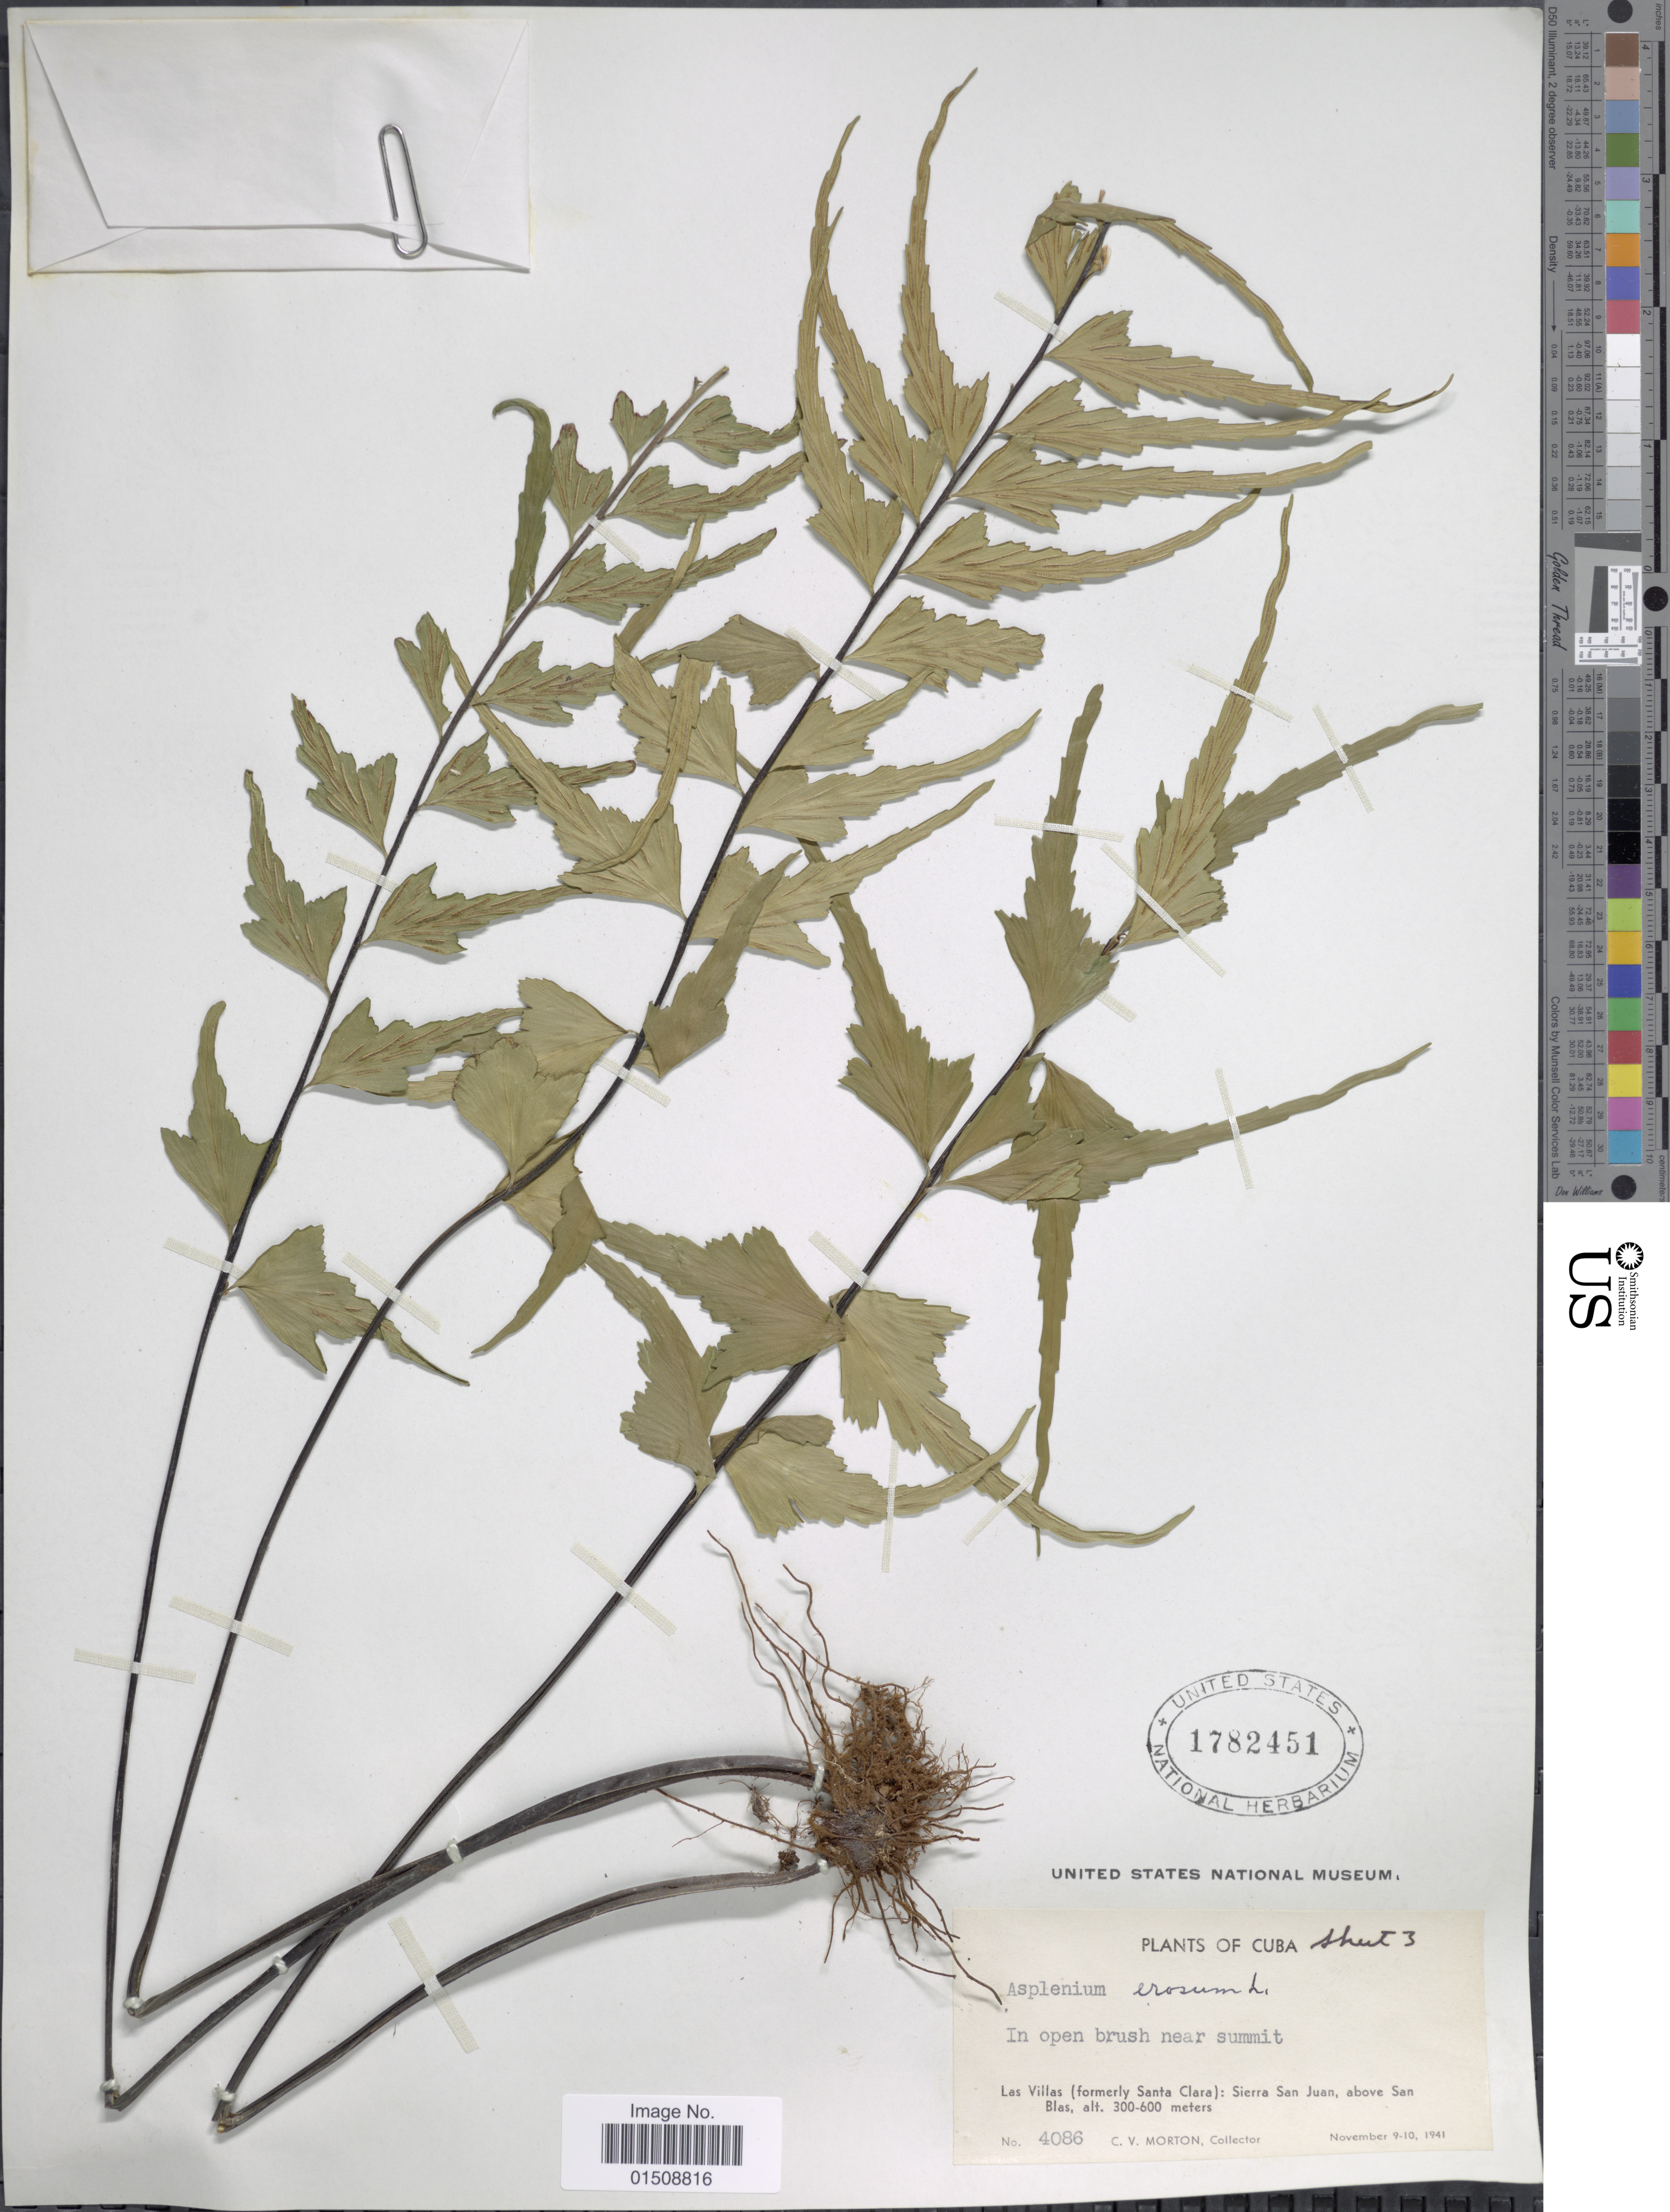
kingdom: Plantae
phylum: Tracheophyta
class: Polypodiopsida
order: Polypodiales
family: Aspleniaceae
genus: Asplenium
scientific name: Asplenium erosum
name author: L.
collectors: C. V. Morton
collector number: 4086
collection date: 1941-11-09/1941-11-10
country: Cuba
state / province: Las Villas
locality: Cuba, Las Villas (formerly Santa Clara): Sierra San Juan, above San Blas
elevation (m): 300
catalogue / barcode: US 1782451